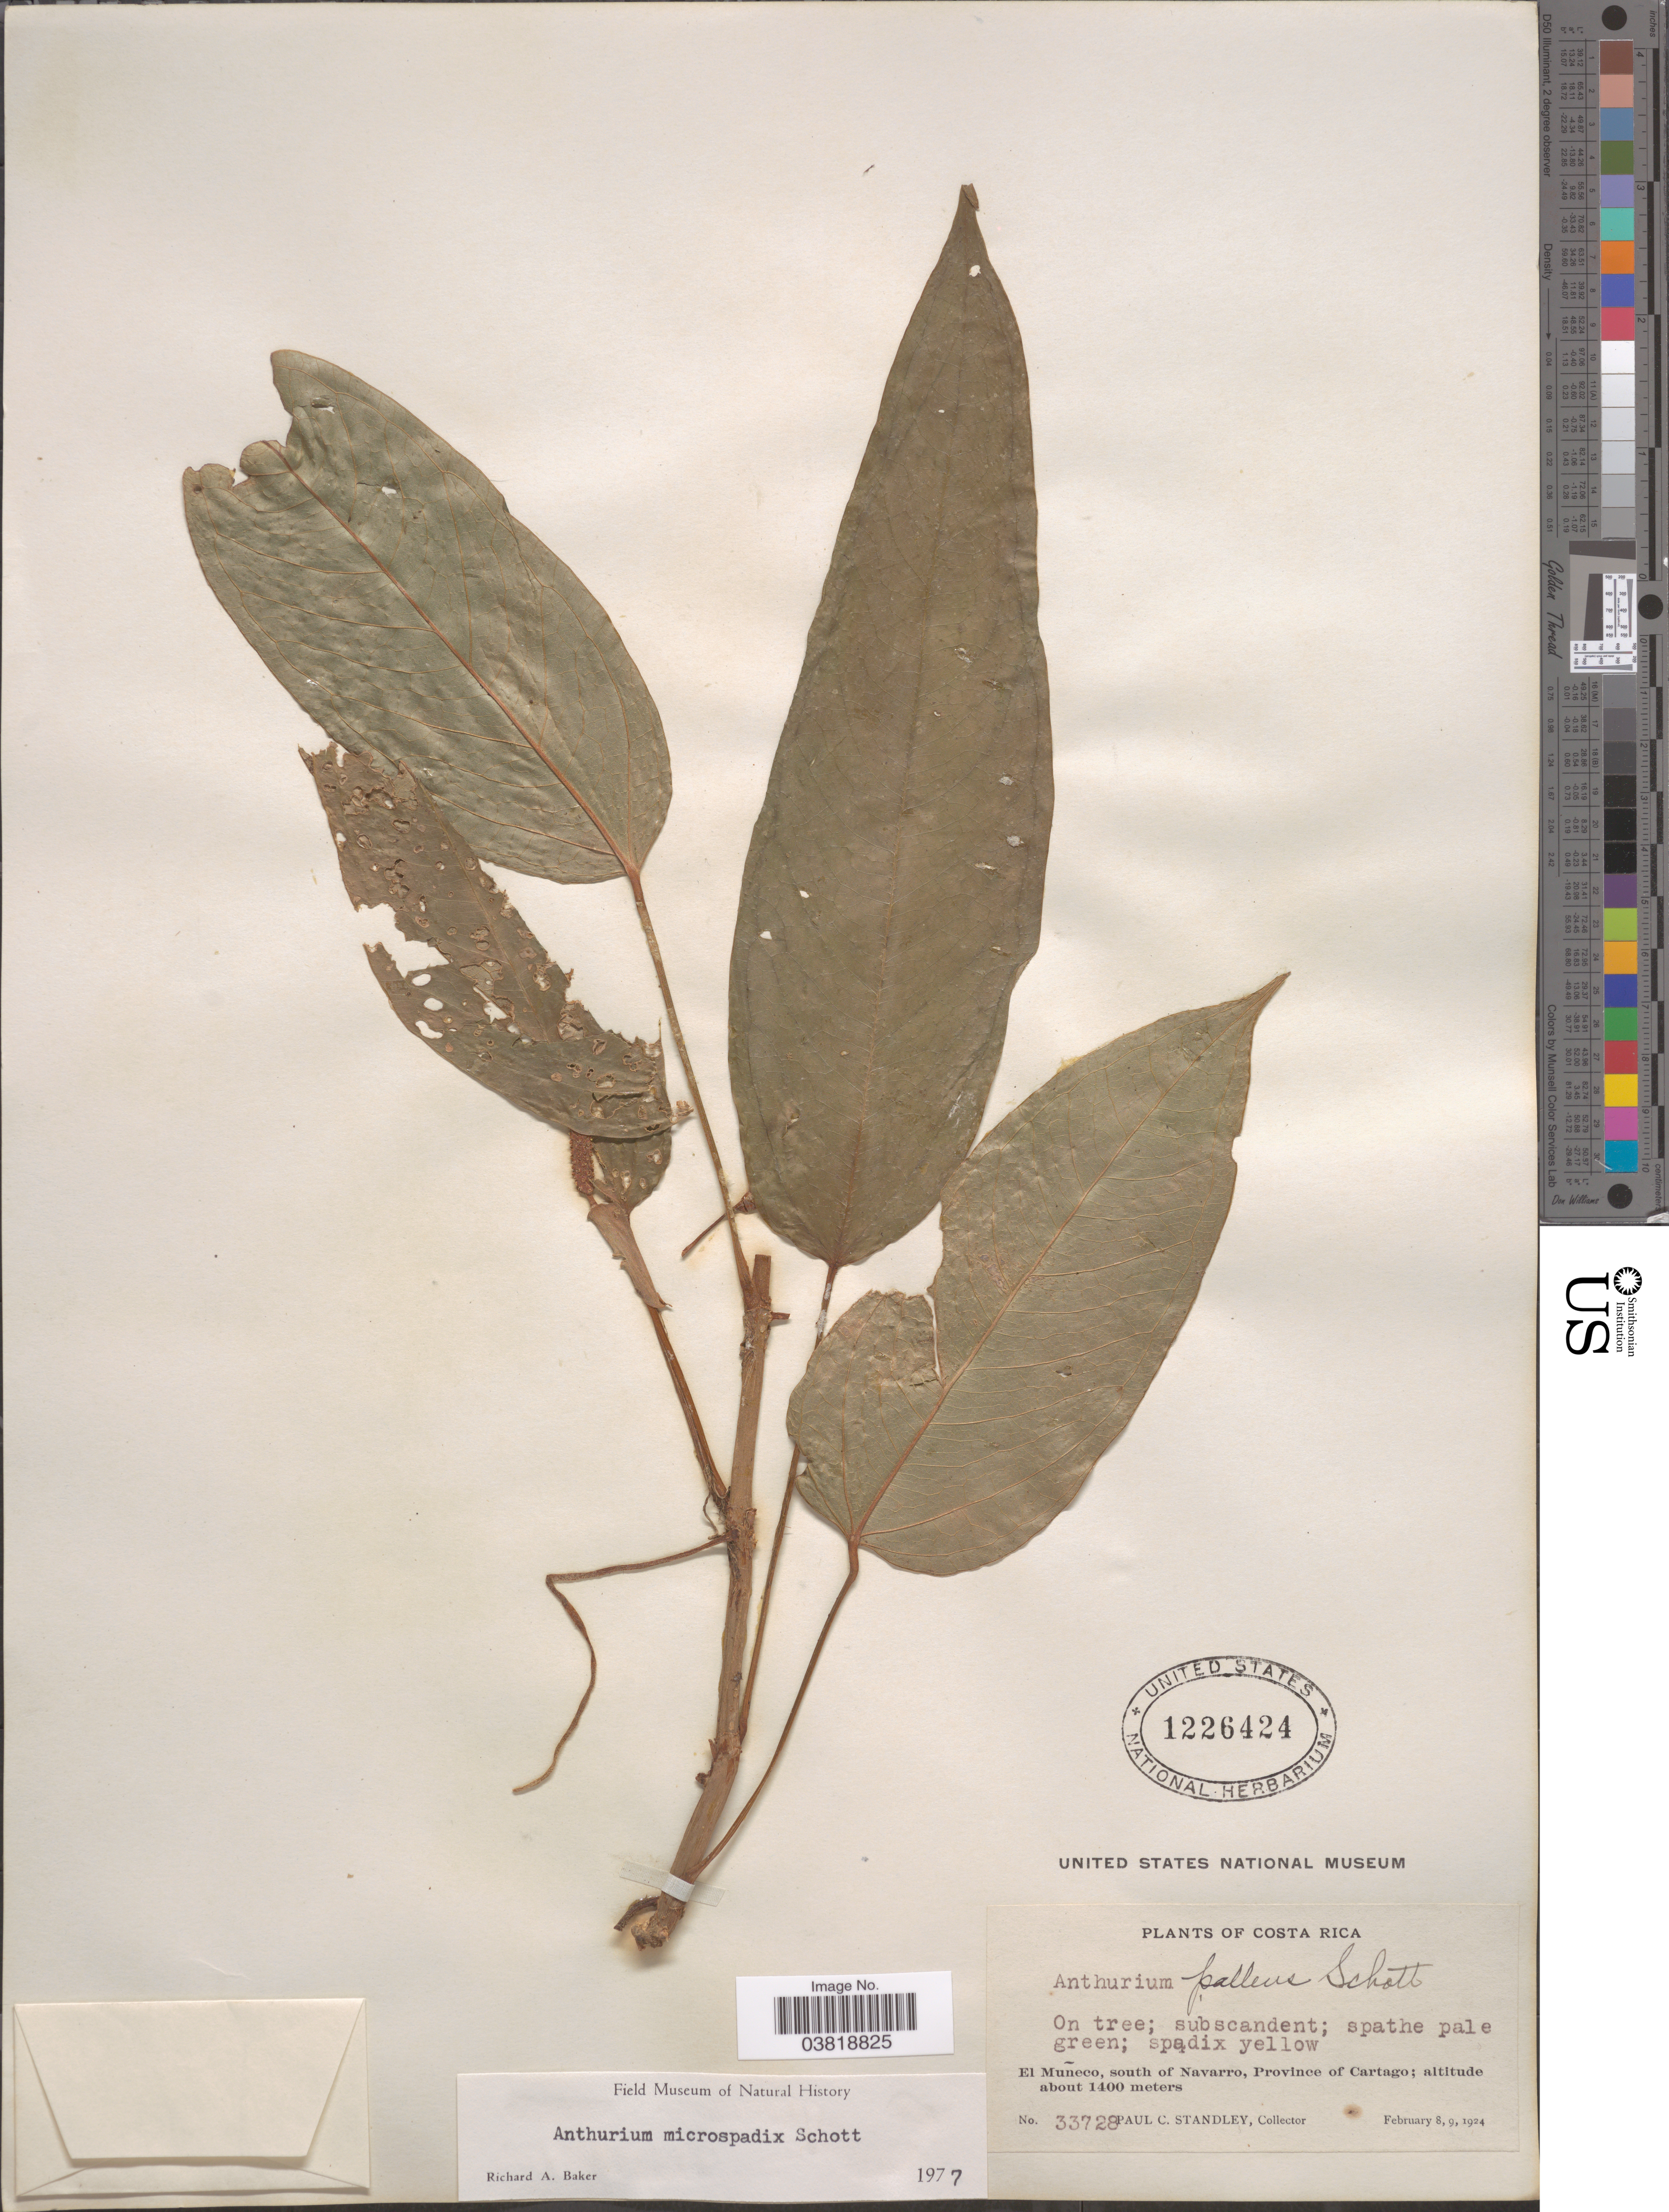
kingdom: Plantae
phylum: Tracheophyta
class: Liliopsida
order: Alismatales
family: Araceae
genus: Anthurium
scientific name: Anthurium microspadix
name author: Schott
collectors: P. C. Standley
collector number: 33728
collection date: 1924-02-08/1924-02-09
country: Costa Rica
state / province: Cartago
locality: El Muñeco, south of Navarro.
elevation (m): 1400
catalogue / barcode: US 1226424